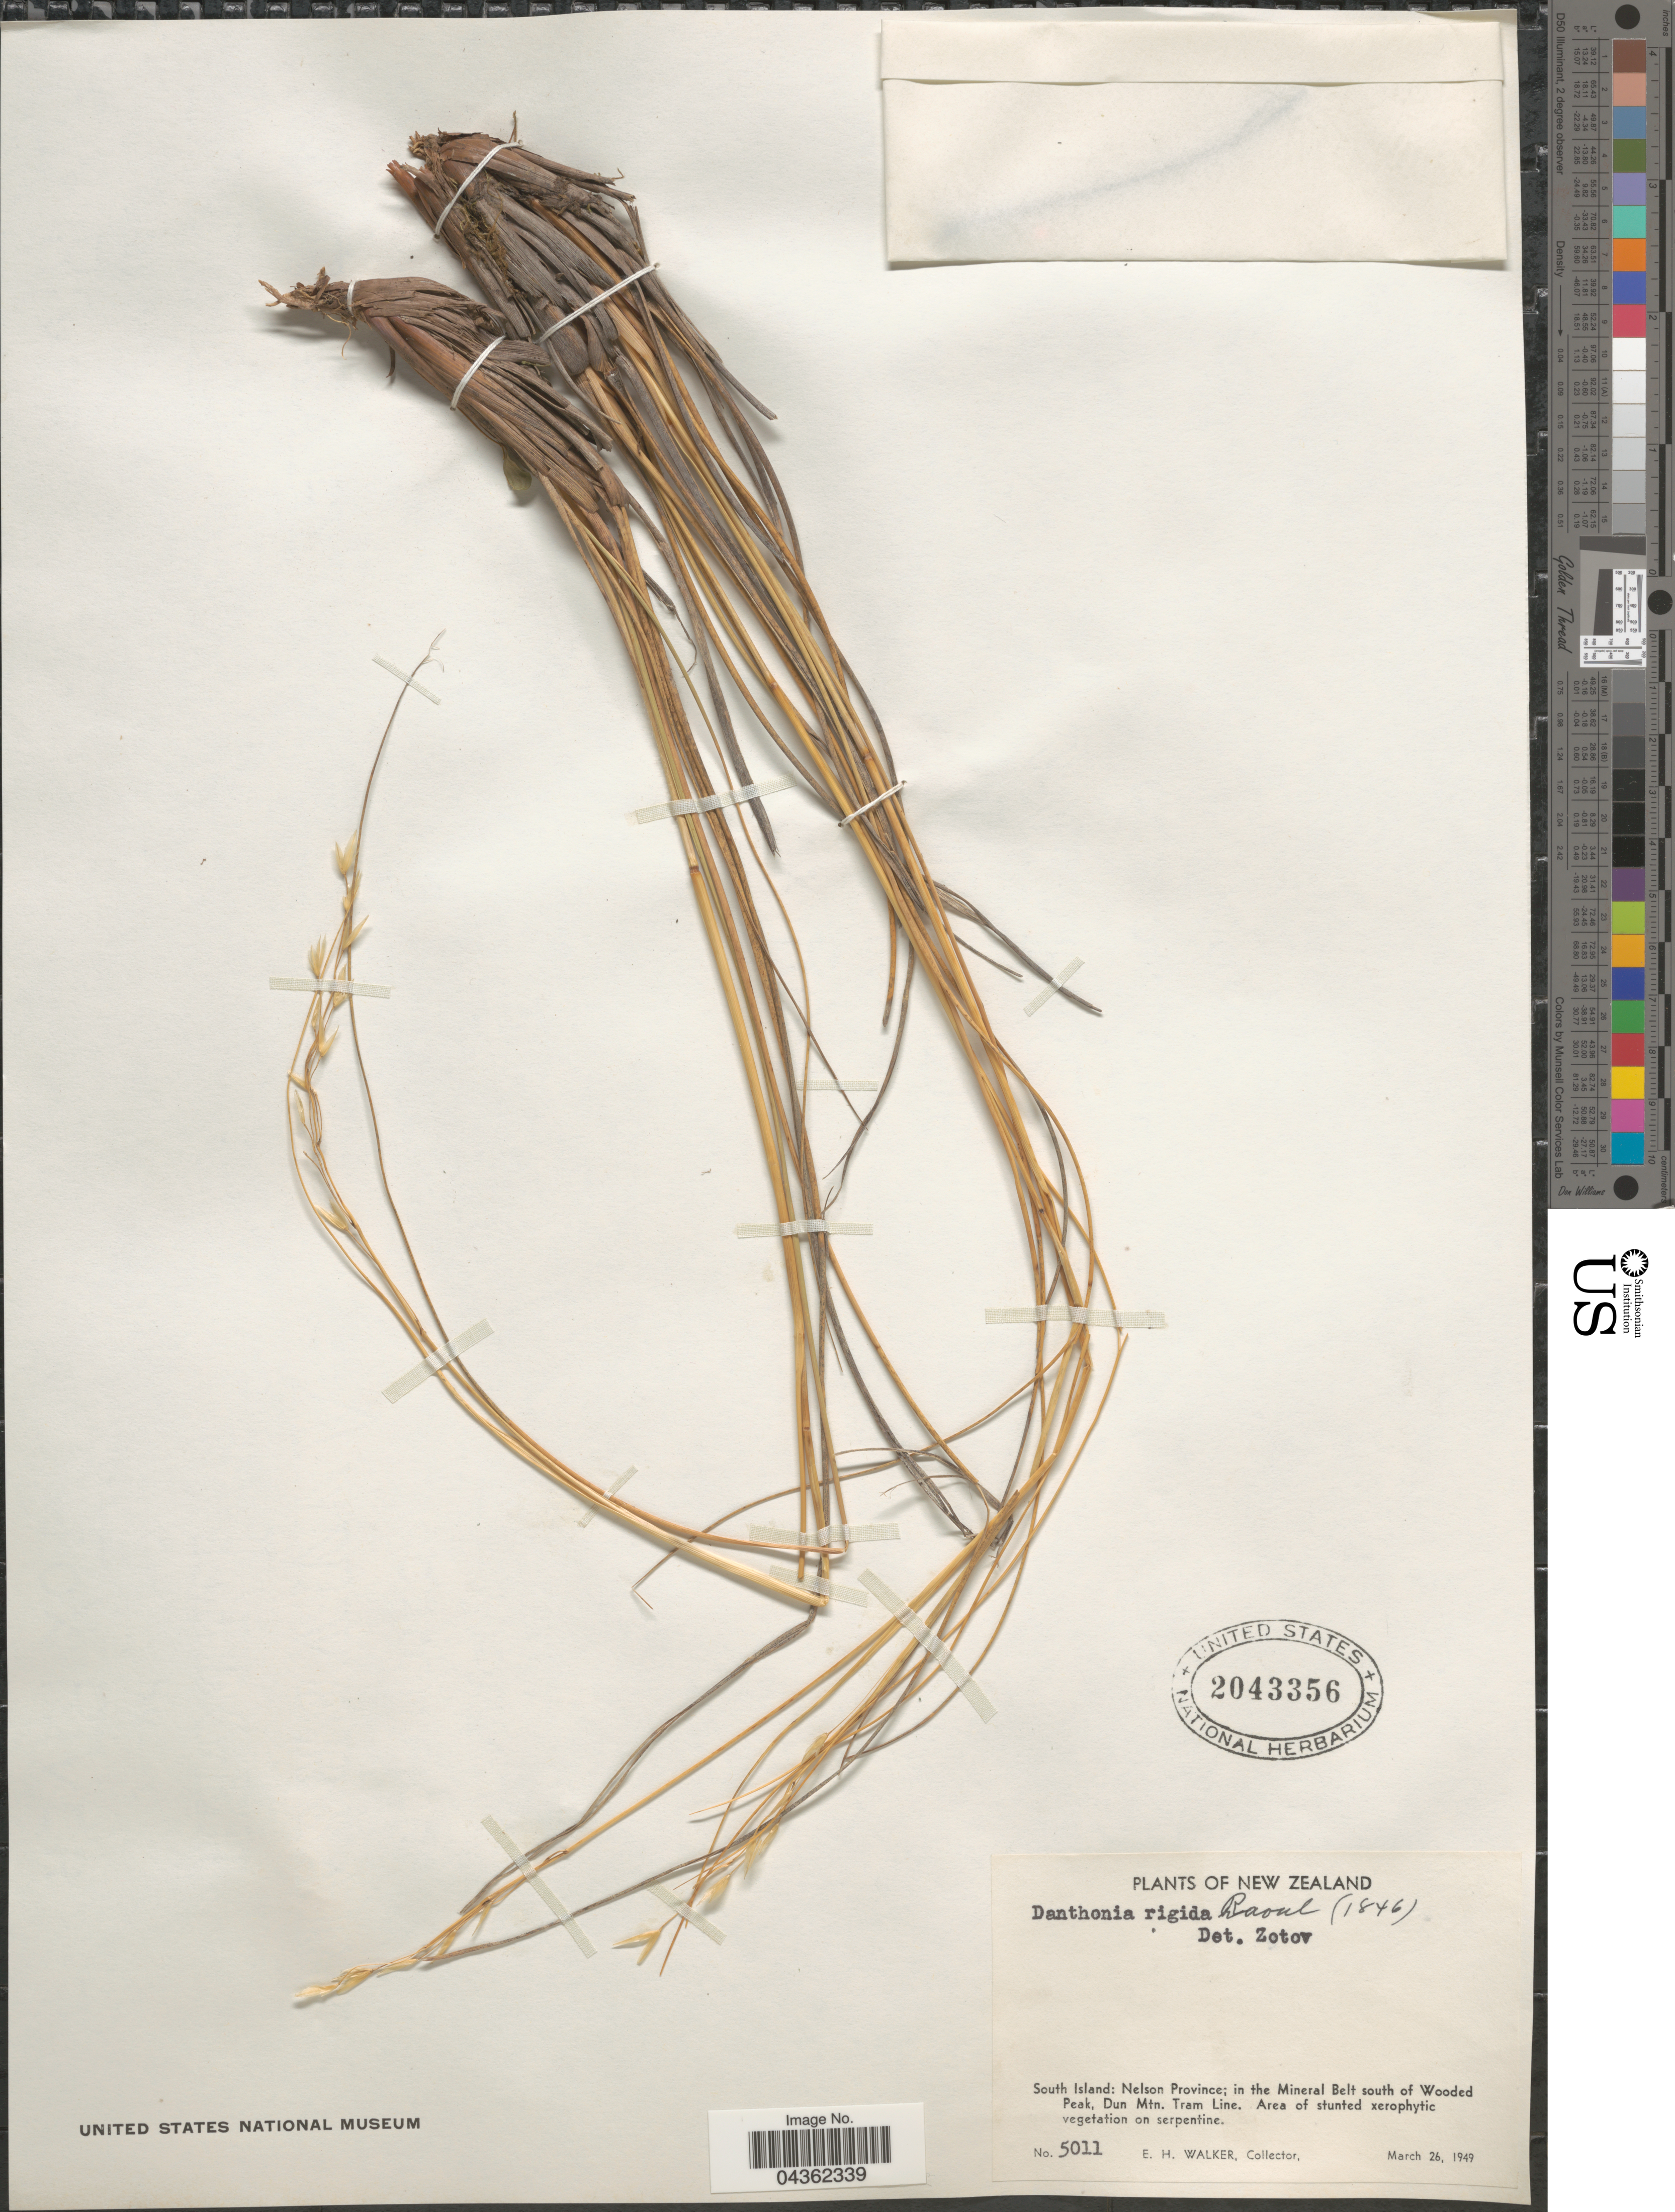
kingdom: Plantae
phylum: Tracheophyta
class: Liliopsida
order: Poales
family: Poaceae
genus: Chionochloa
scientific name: Chionochloa rigida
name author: (Raoul) Zotov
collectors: E. H. Walker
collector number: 5011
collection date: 1949-03-26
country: New Zealand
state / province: Nelson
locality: South Island: in the Mineral Belt south of Wooded Peak, Dun Mtn. Tram Line. Area of stunted xerophytic vegetation on serpentine.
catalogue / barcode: US 2043356